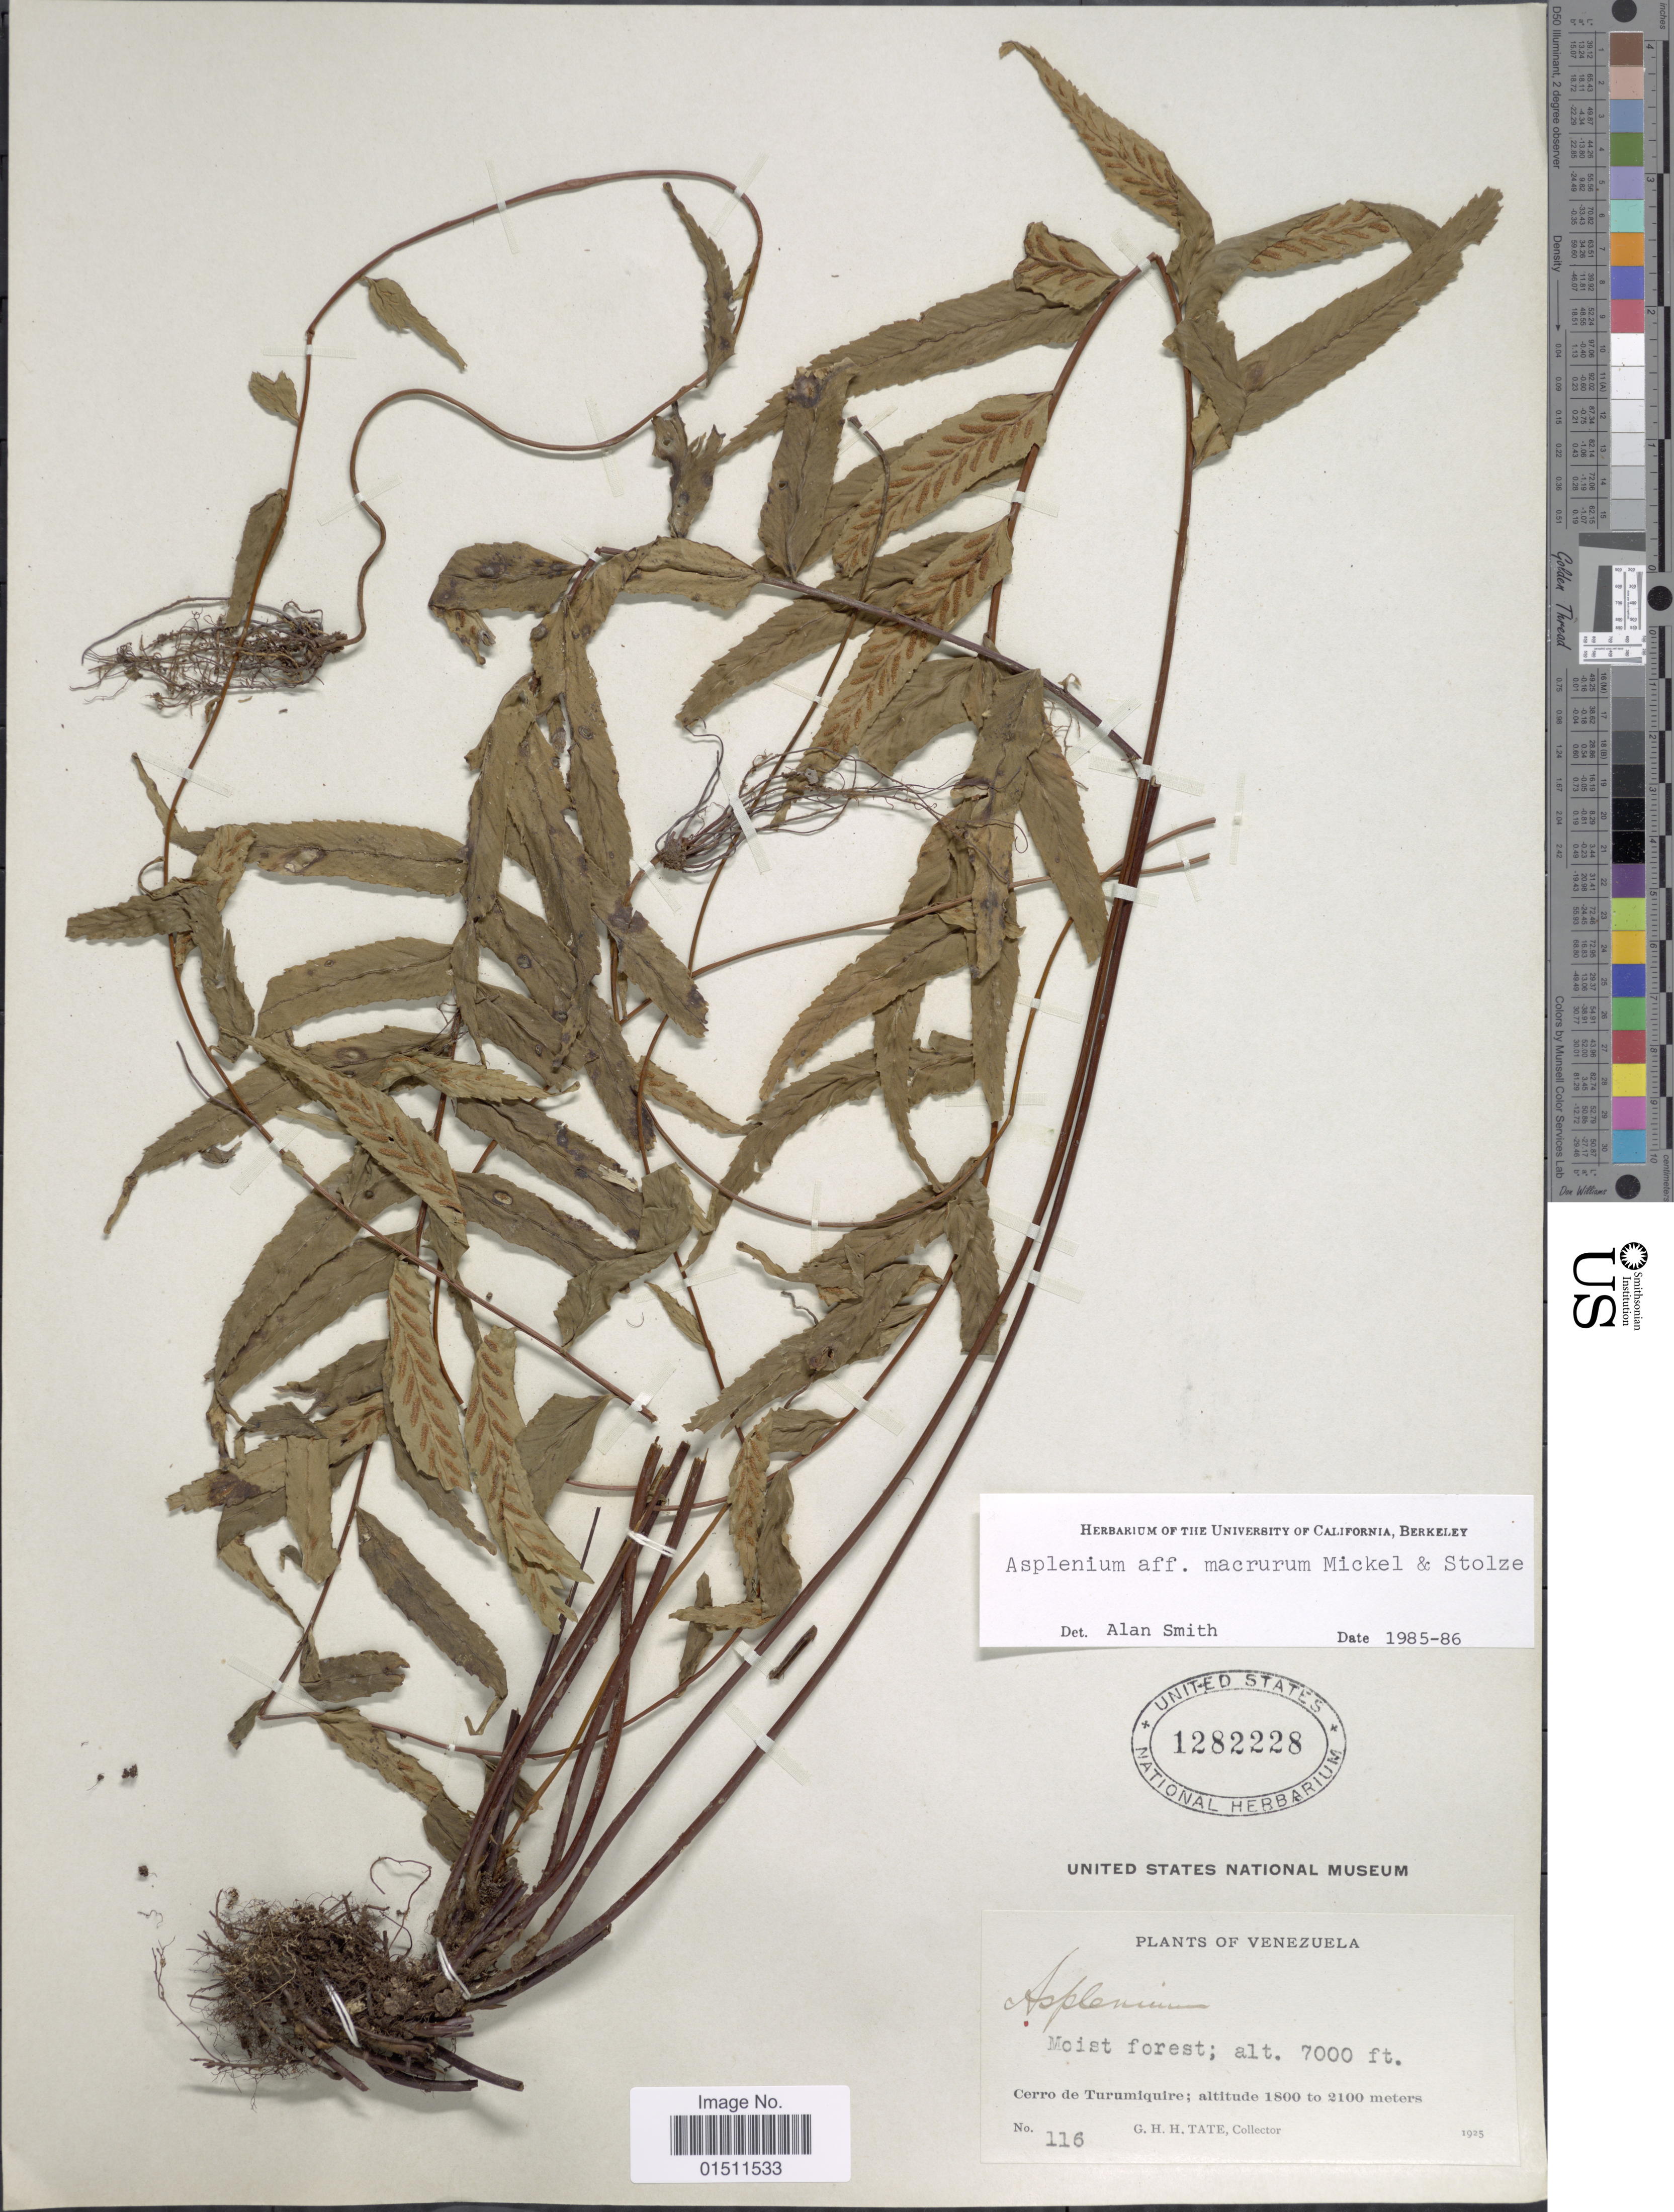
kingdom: Plantae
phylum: Tracheophyta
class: Polypodiopsida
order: Polypodiales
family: Aspleniaceae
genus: Asplenium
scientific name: Asplenium macrurum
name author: Mickel & Stolze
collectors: G. H. H.Tate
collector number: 116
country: Venezuela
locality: Cerro de Turumiquire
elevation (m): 2134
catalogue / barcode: US 1282228